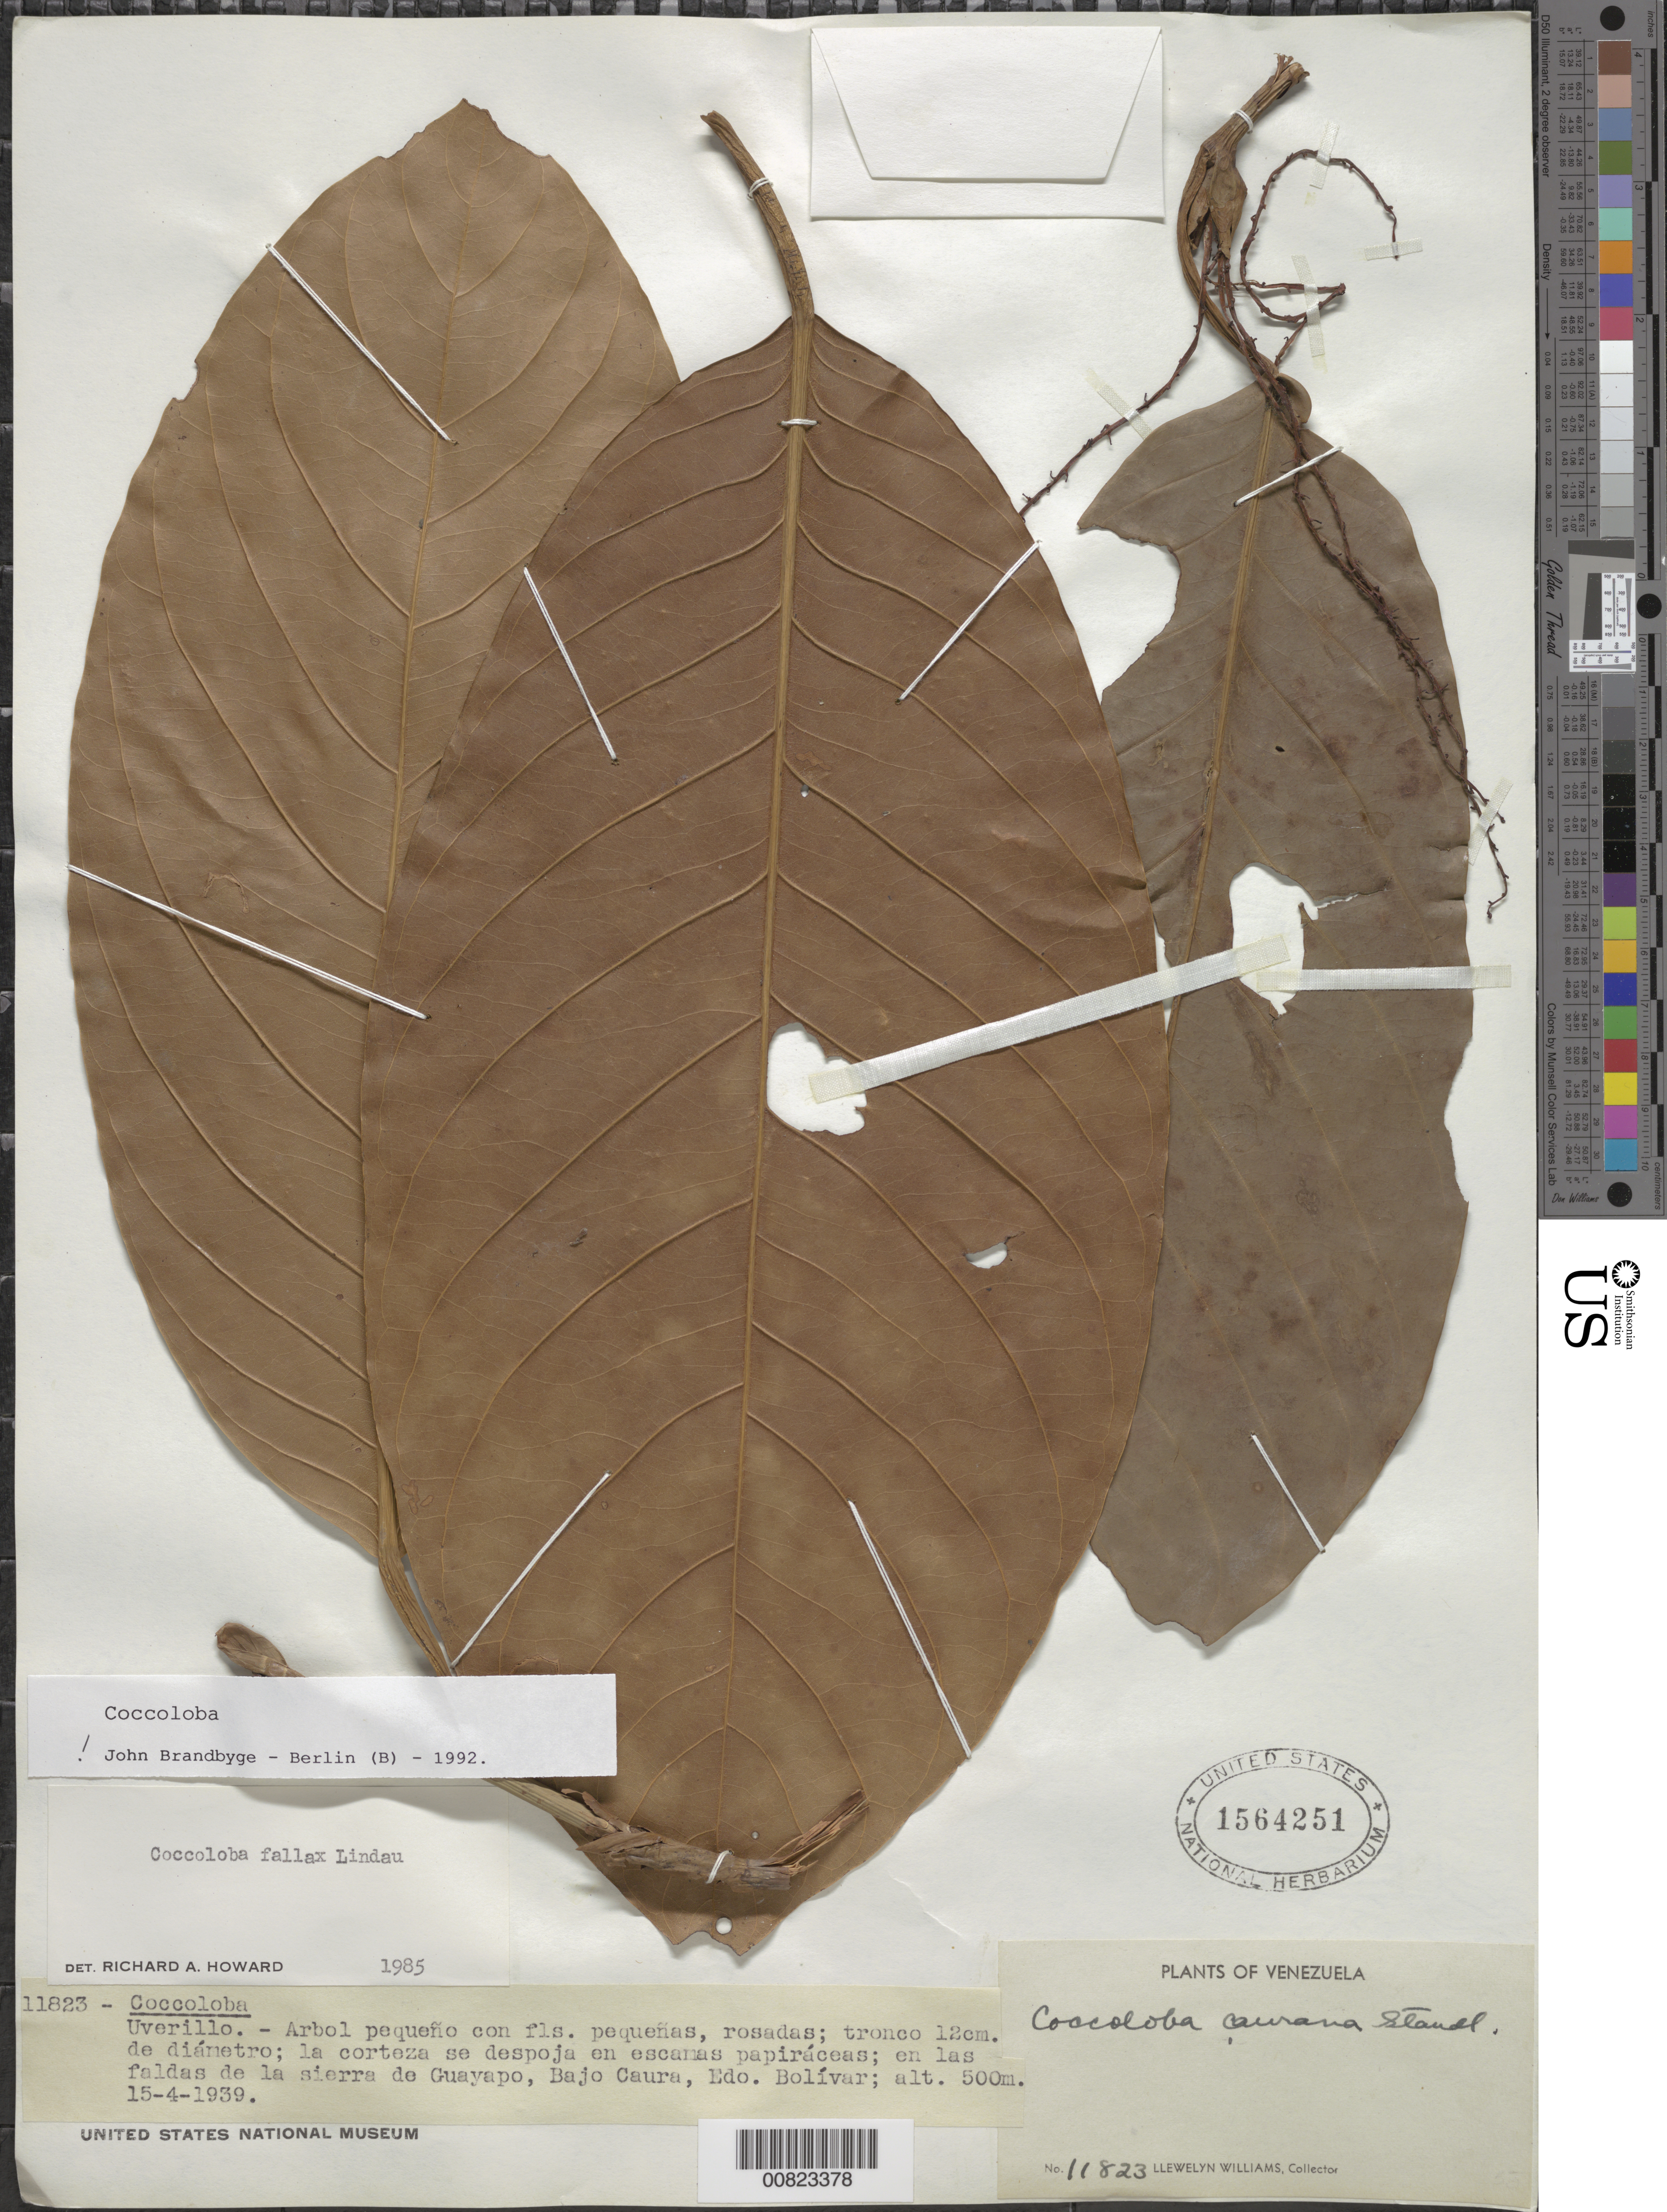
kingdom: Plantae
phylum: Tracheophyta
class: Magnoliopsida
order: Caryophyllales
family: Polygonaceae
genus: Coccoloba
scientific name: Coccoloba fallax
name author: Lindau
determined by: Brandbyge, J.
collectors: Ll. Williams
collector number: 11823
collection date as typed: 15-Apr-39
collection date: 1939-04-15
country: Venezuela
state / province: Bolívar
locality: Guayapo, Bajo Caura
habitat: Faldas de la sierra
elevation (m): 500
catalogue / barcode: US 1564251